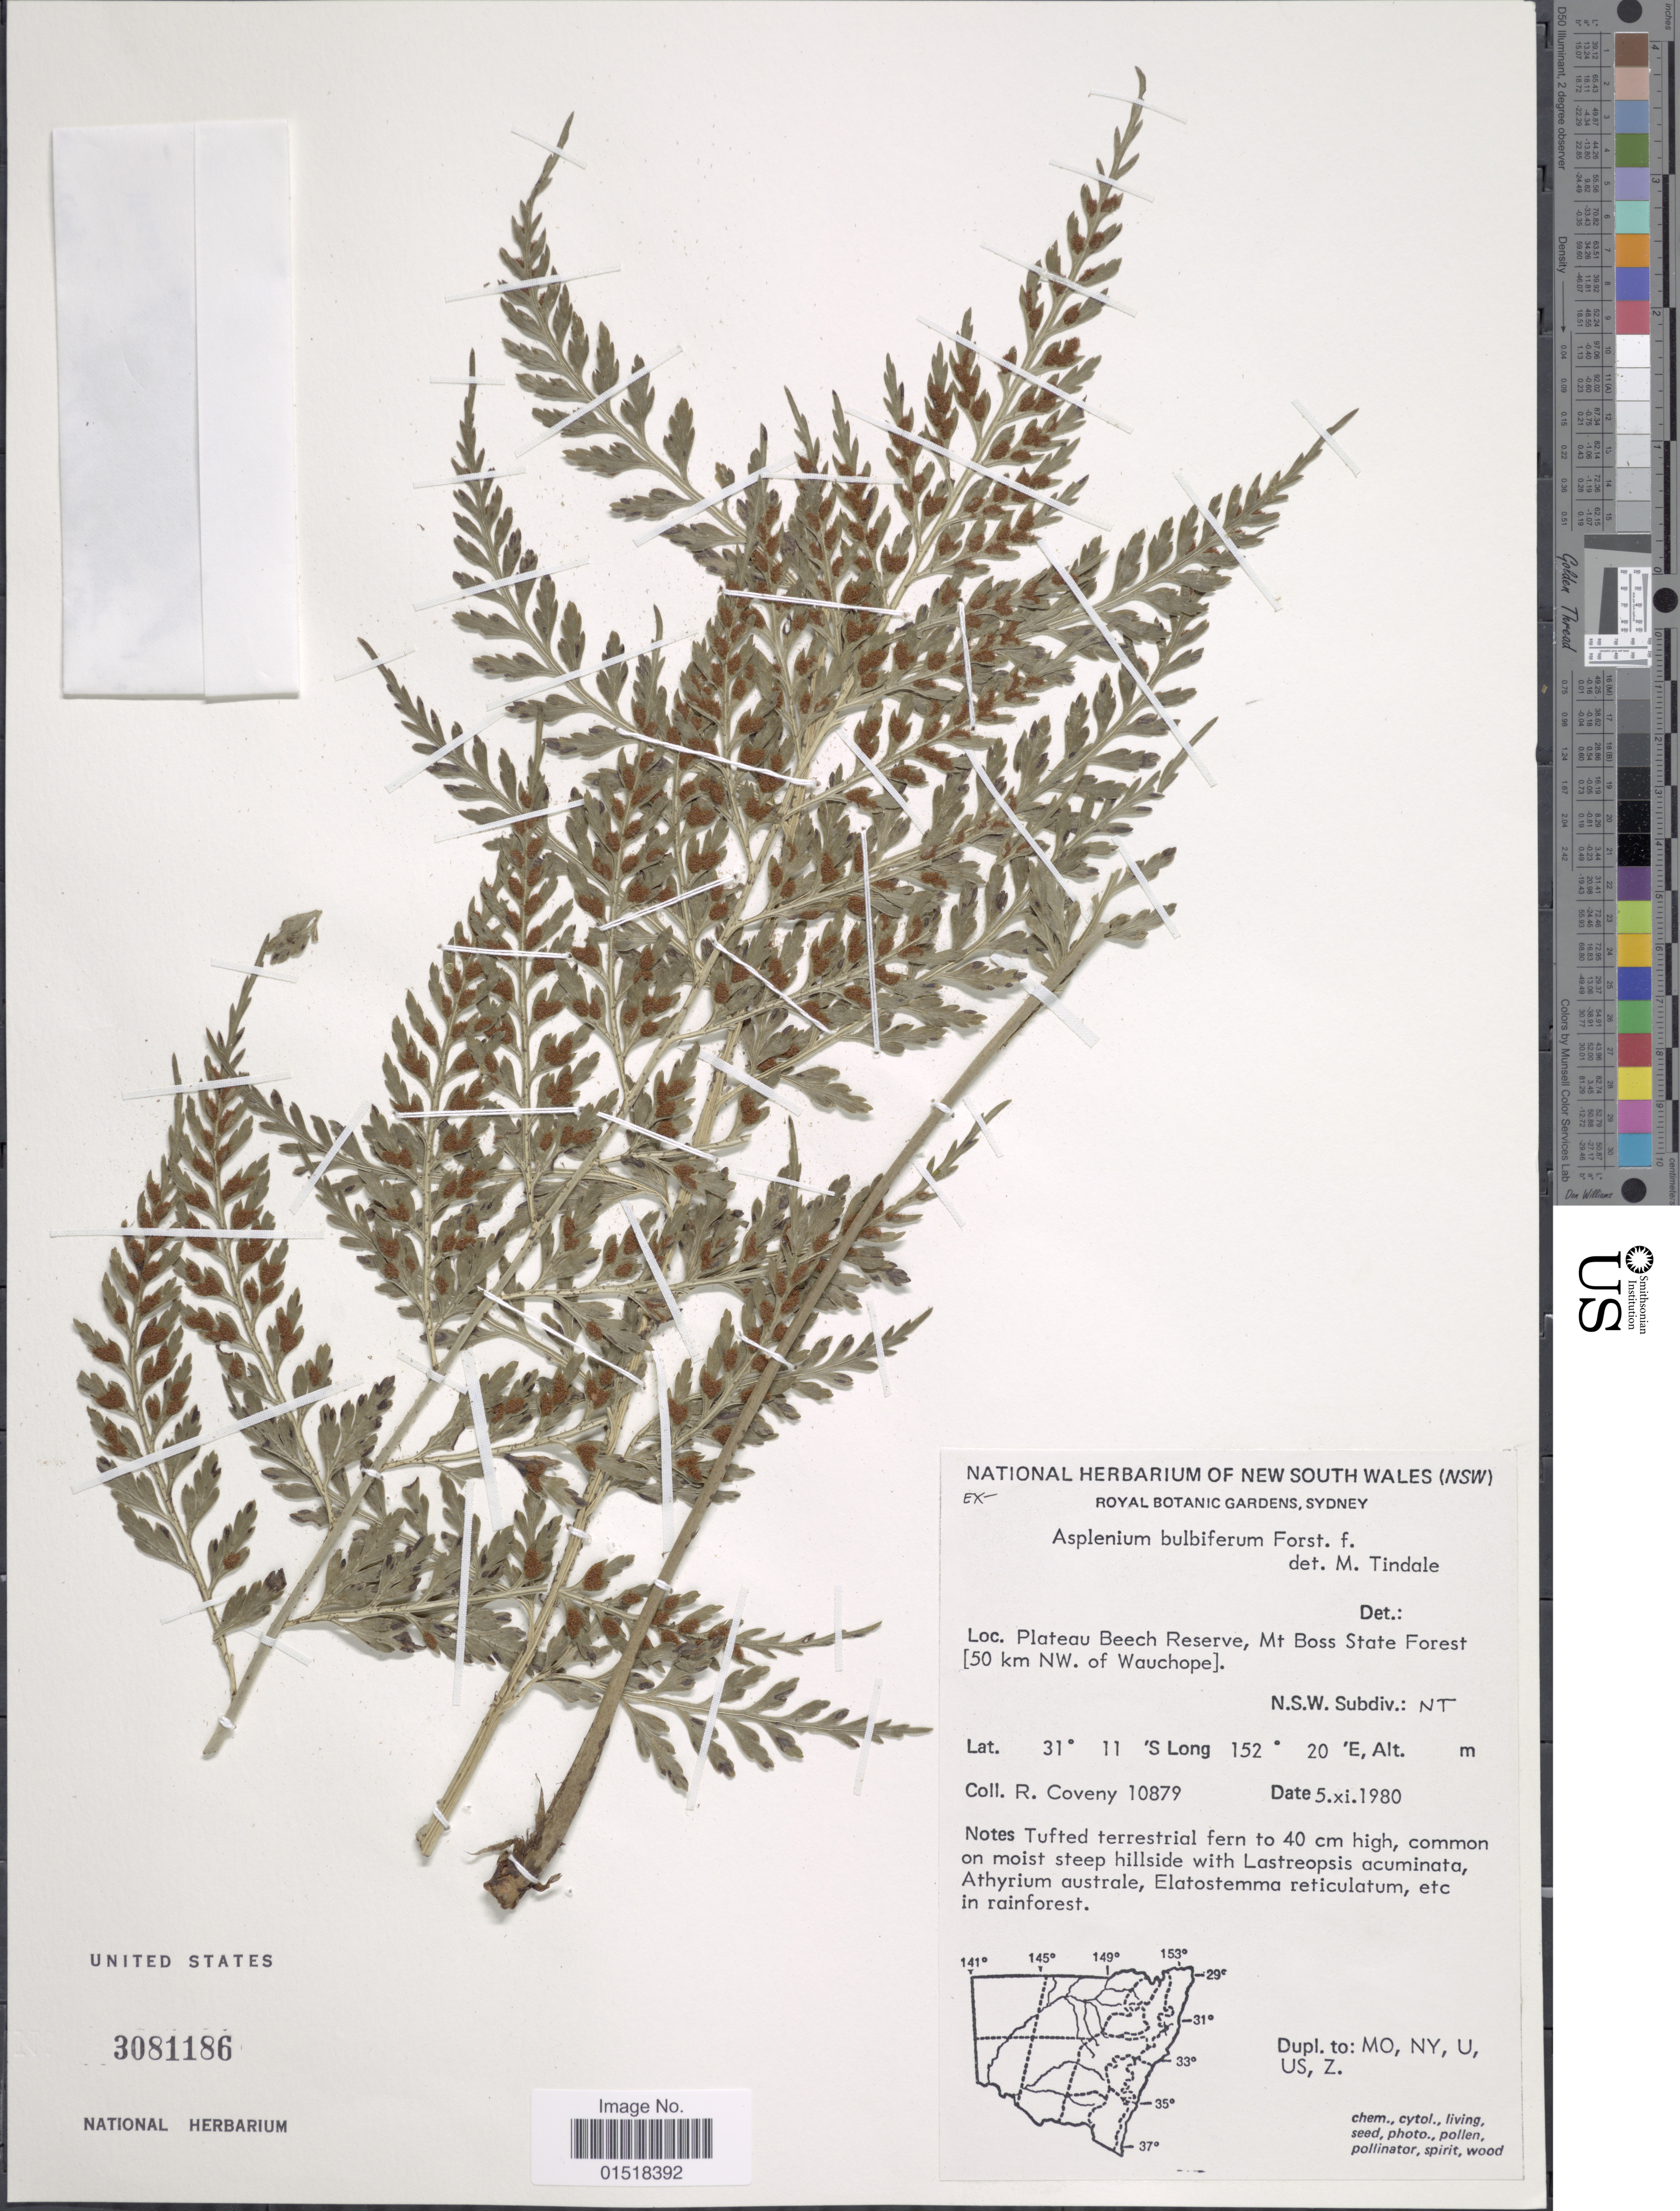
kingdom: Plantae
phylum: Tracheophyta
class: Polypodiopsida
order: Polypodiales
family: Aspleniaceae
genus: Asplenium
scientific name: Asplenium bulbiferum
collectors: R. Coveny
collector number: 10879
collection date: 1980-11-05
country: Australia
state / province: New South Wales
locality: Plateau Beech Reserve, Mt Boss State Forest [50 km NW. of Wauchope]. Subdiv.: NT.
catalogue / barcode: US 3081186